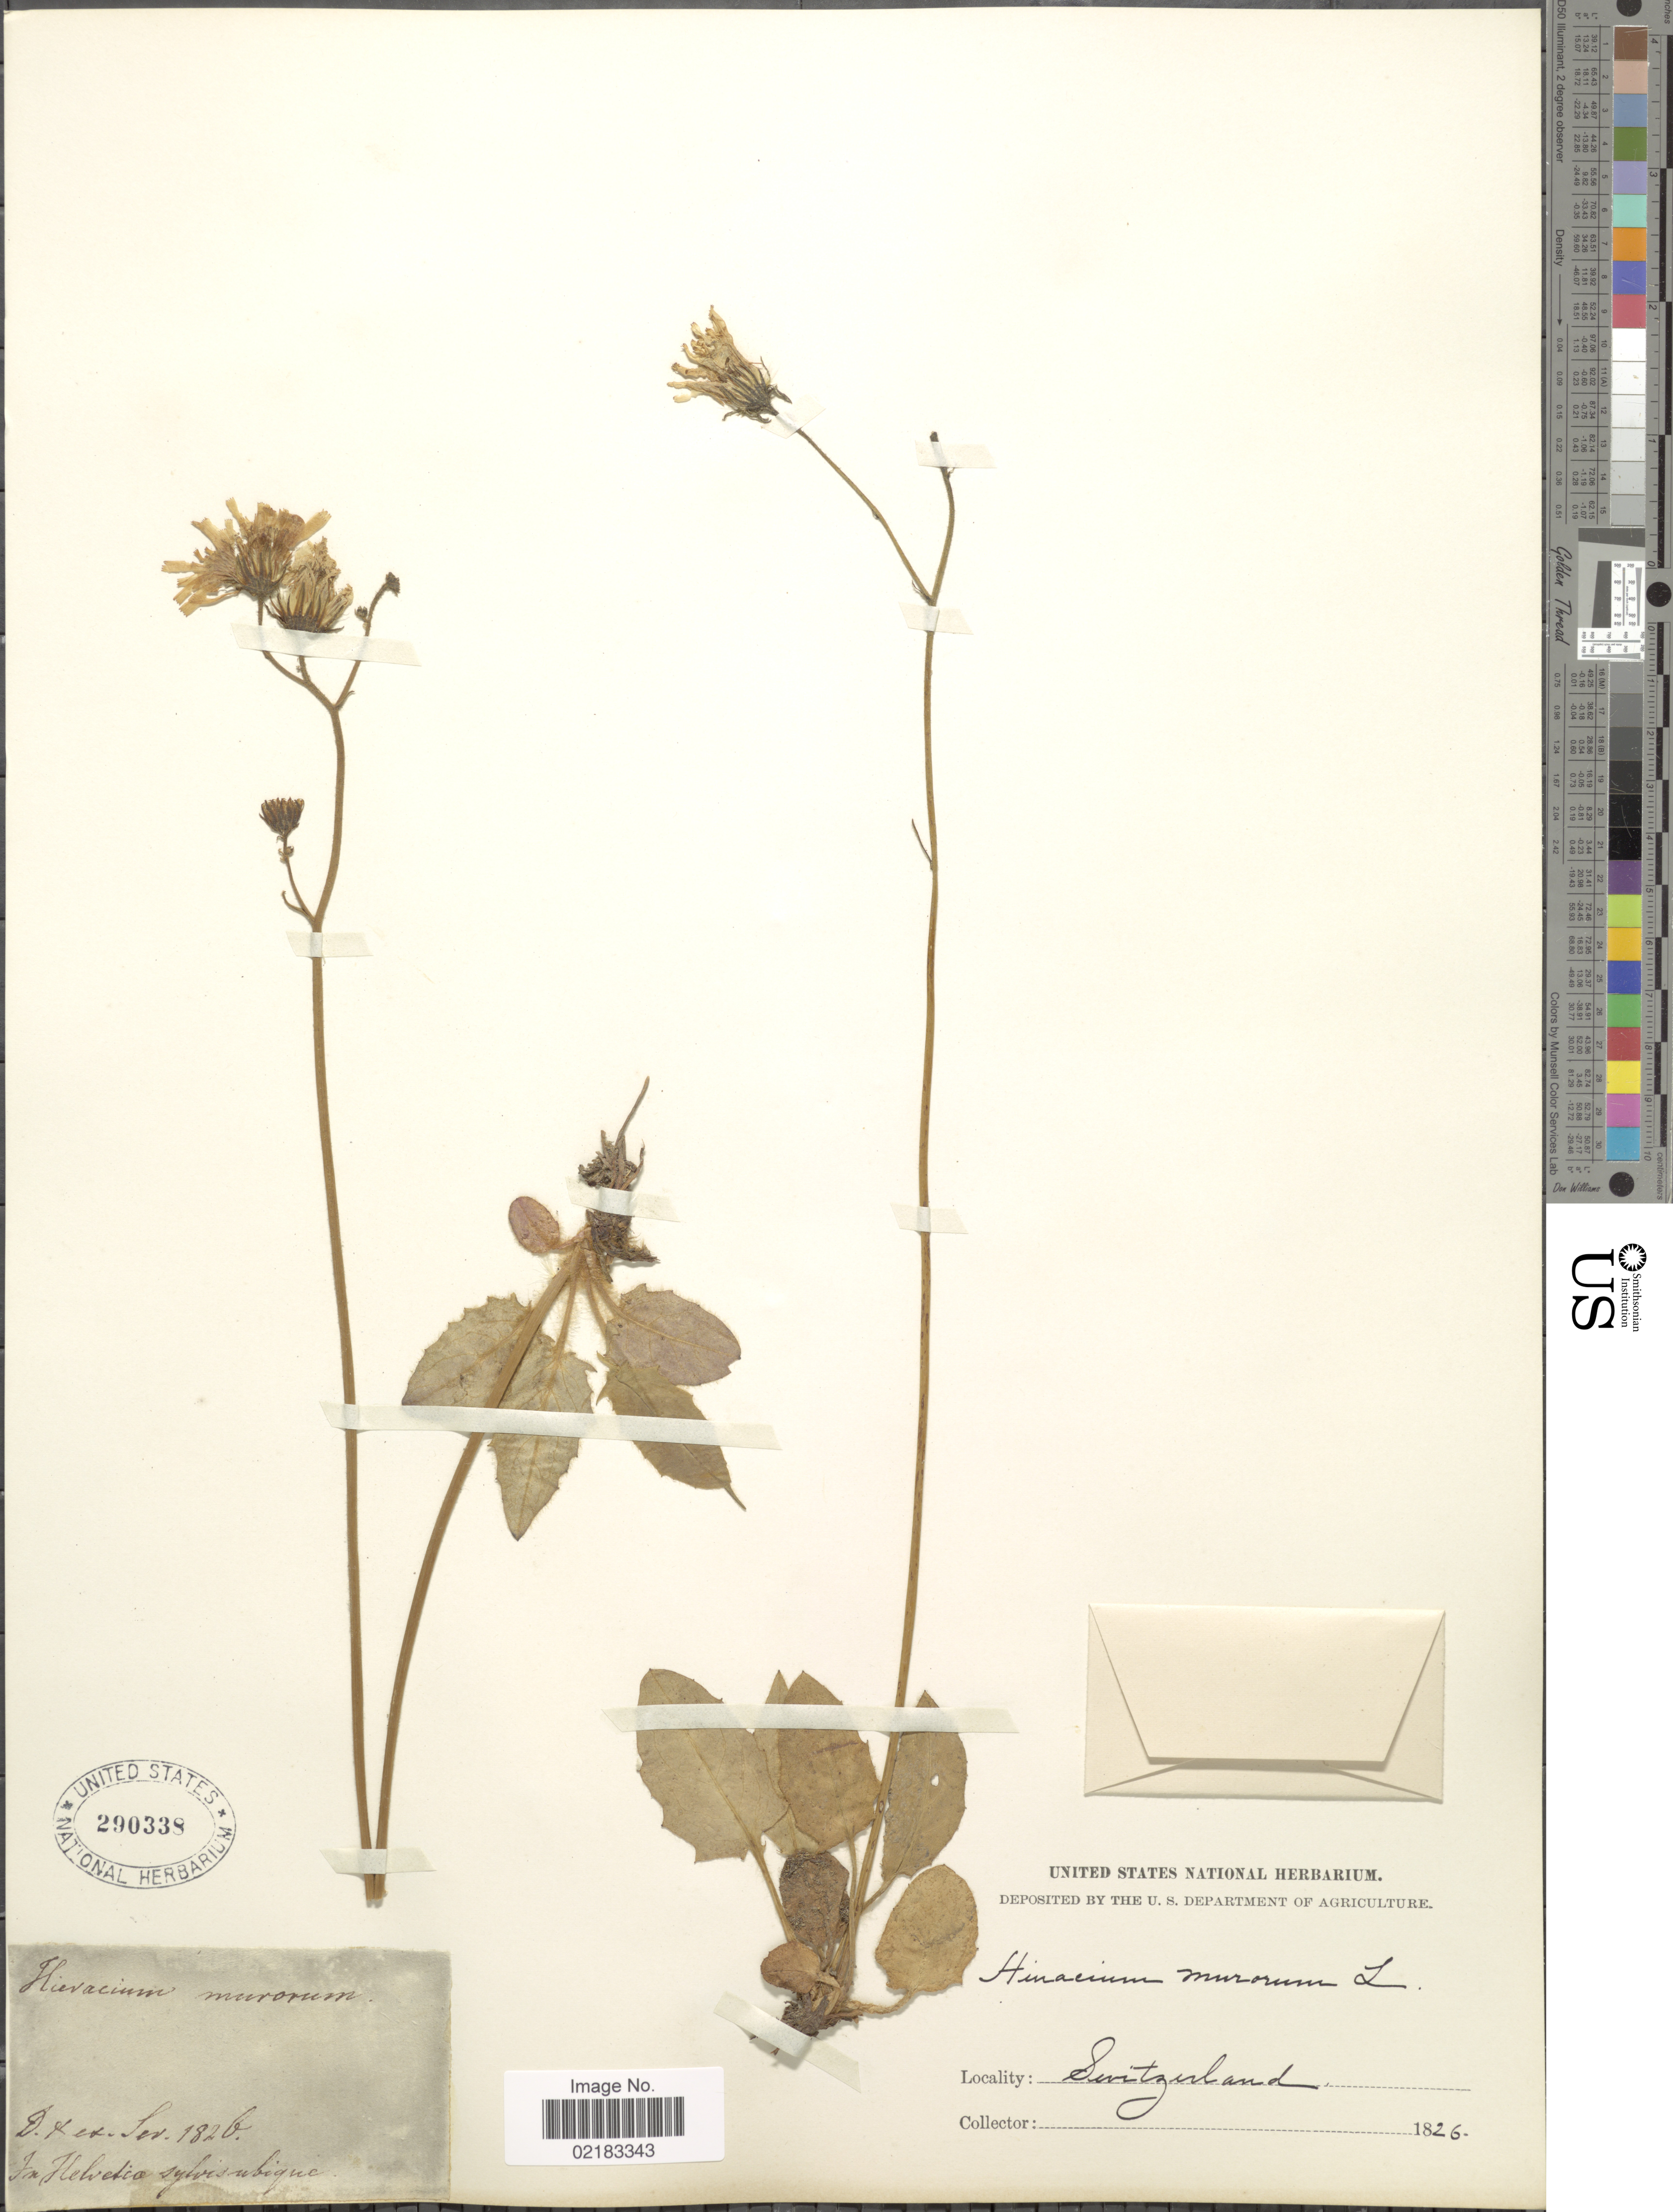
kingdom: Plantae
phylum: Tracheophyta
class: Magnoliopsida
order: Asterales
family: Asteraceae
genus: Hieracium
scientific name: Hieracium murorum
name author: L.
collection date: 1826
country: Switzerland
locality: In Helvetica sylvisubique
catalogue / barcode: US 290338